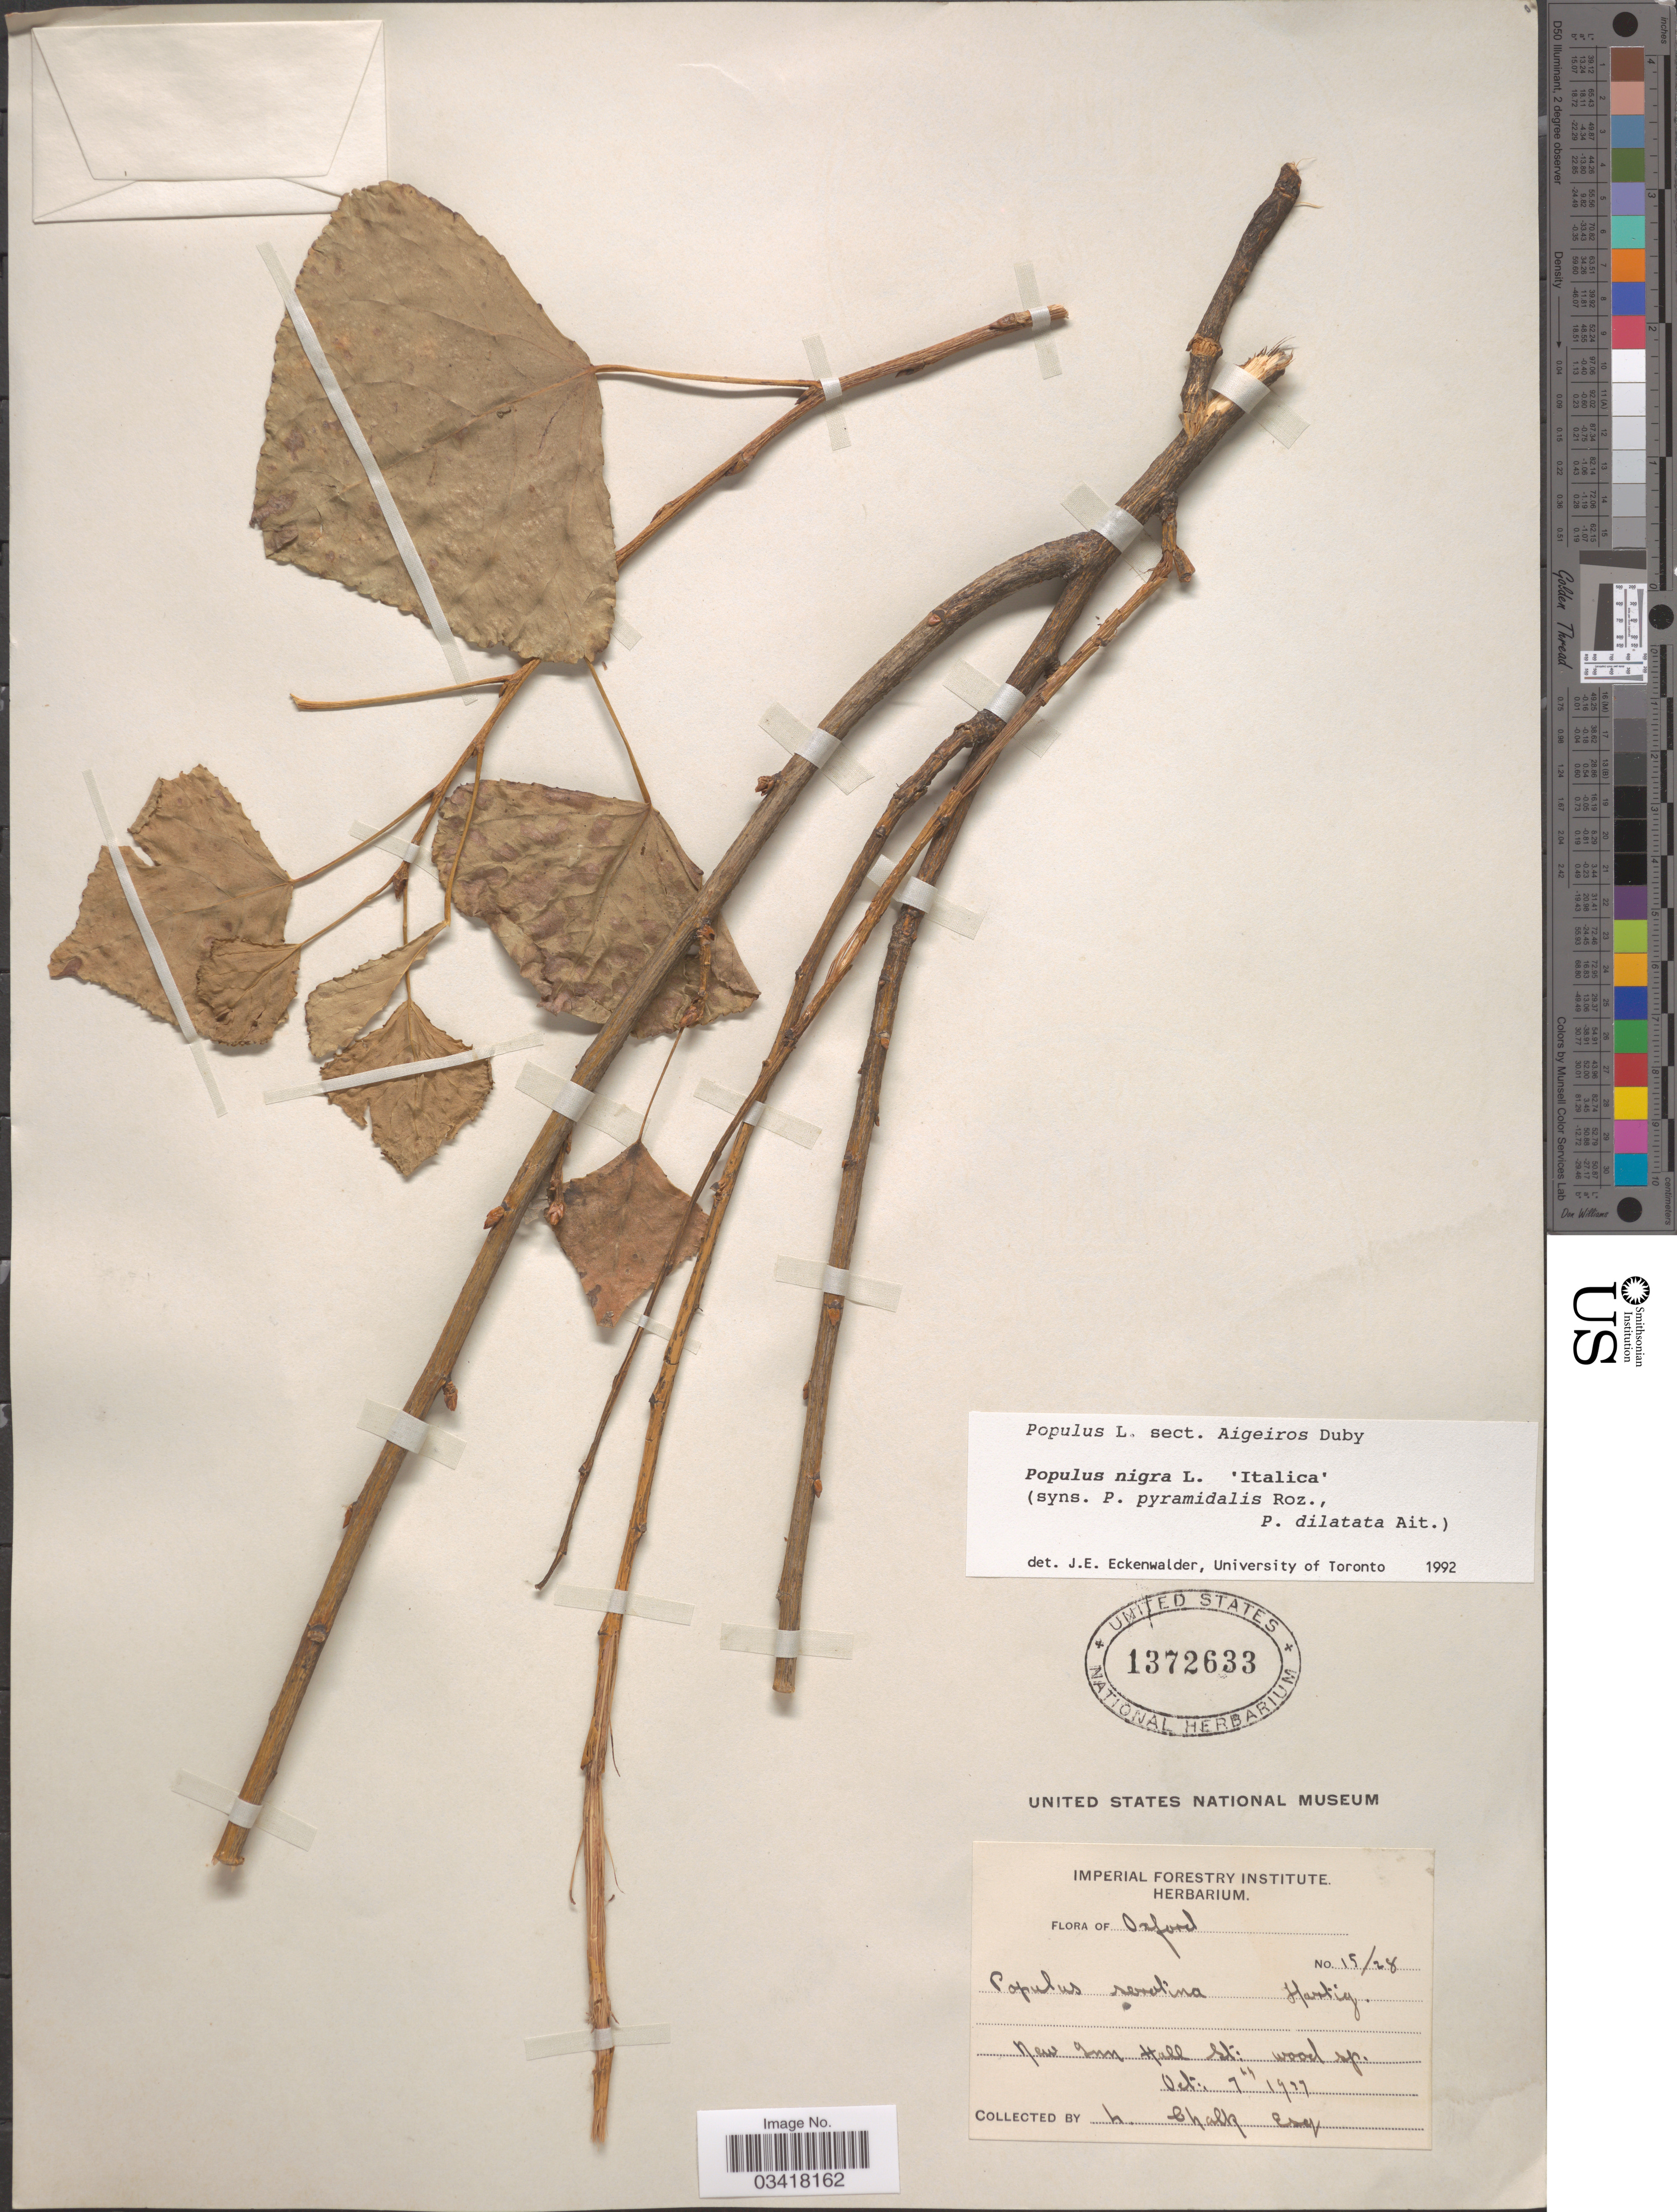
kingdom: Plantae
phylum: Tracheophyta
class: Magnoliopsida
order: Malpighiales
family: Salicaceae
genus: Populus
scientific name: Populus nigra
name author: L.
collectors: L. Chalk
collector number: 15/28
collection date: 1927-10-07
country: United Kingdom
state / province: England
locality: Oxford, New Inn Hall St.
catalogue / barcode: US 1372633